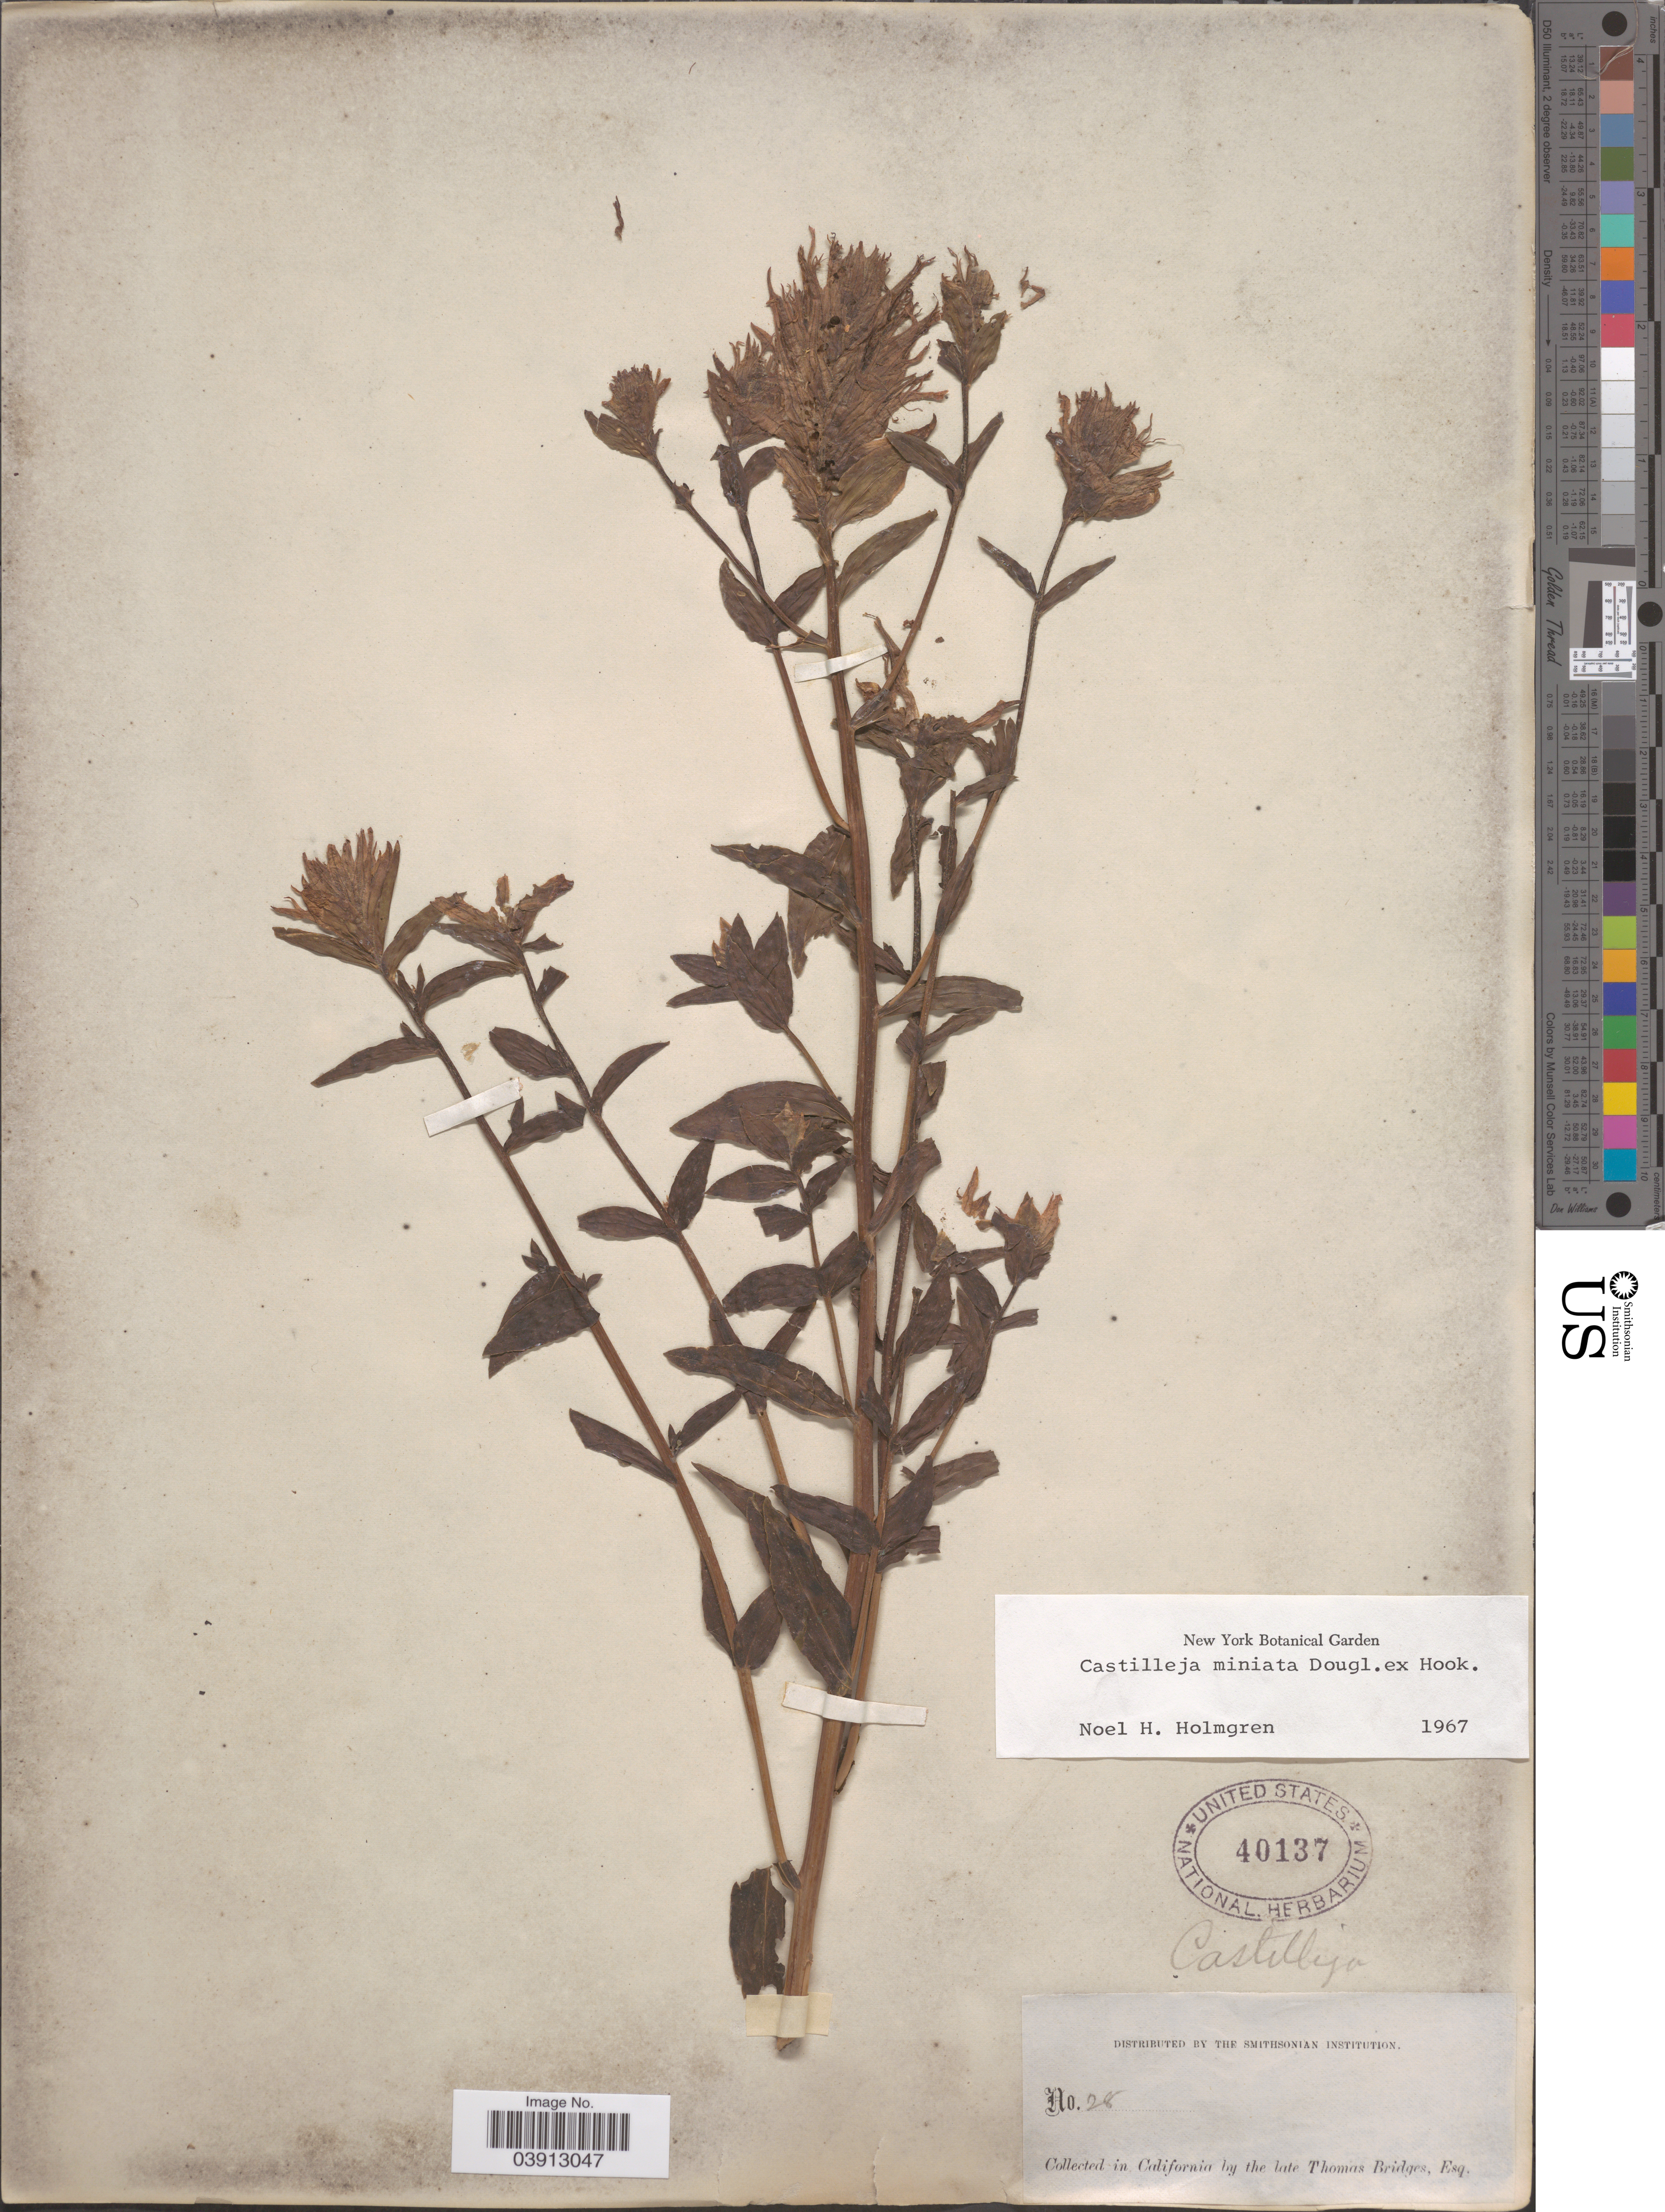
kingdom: Plantae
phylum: Tracheophyta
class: Magnoliopsida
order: Lamiales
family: Orobanchaceae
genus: Castilleja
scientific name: Castilleja miniata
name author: Douglas ex Hook.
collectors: T. Bridges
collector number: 28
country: United States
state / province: California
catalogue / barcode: US 40137